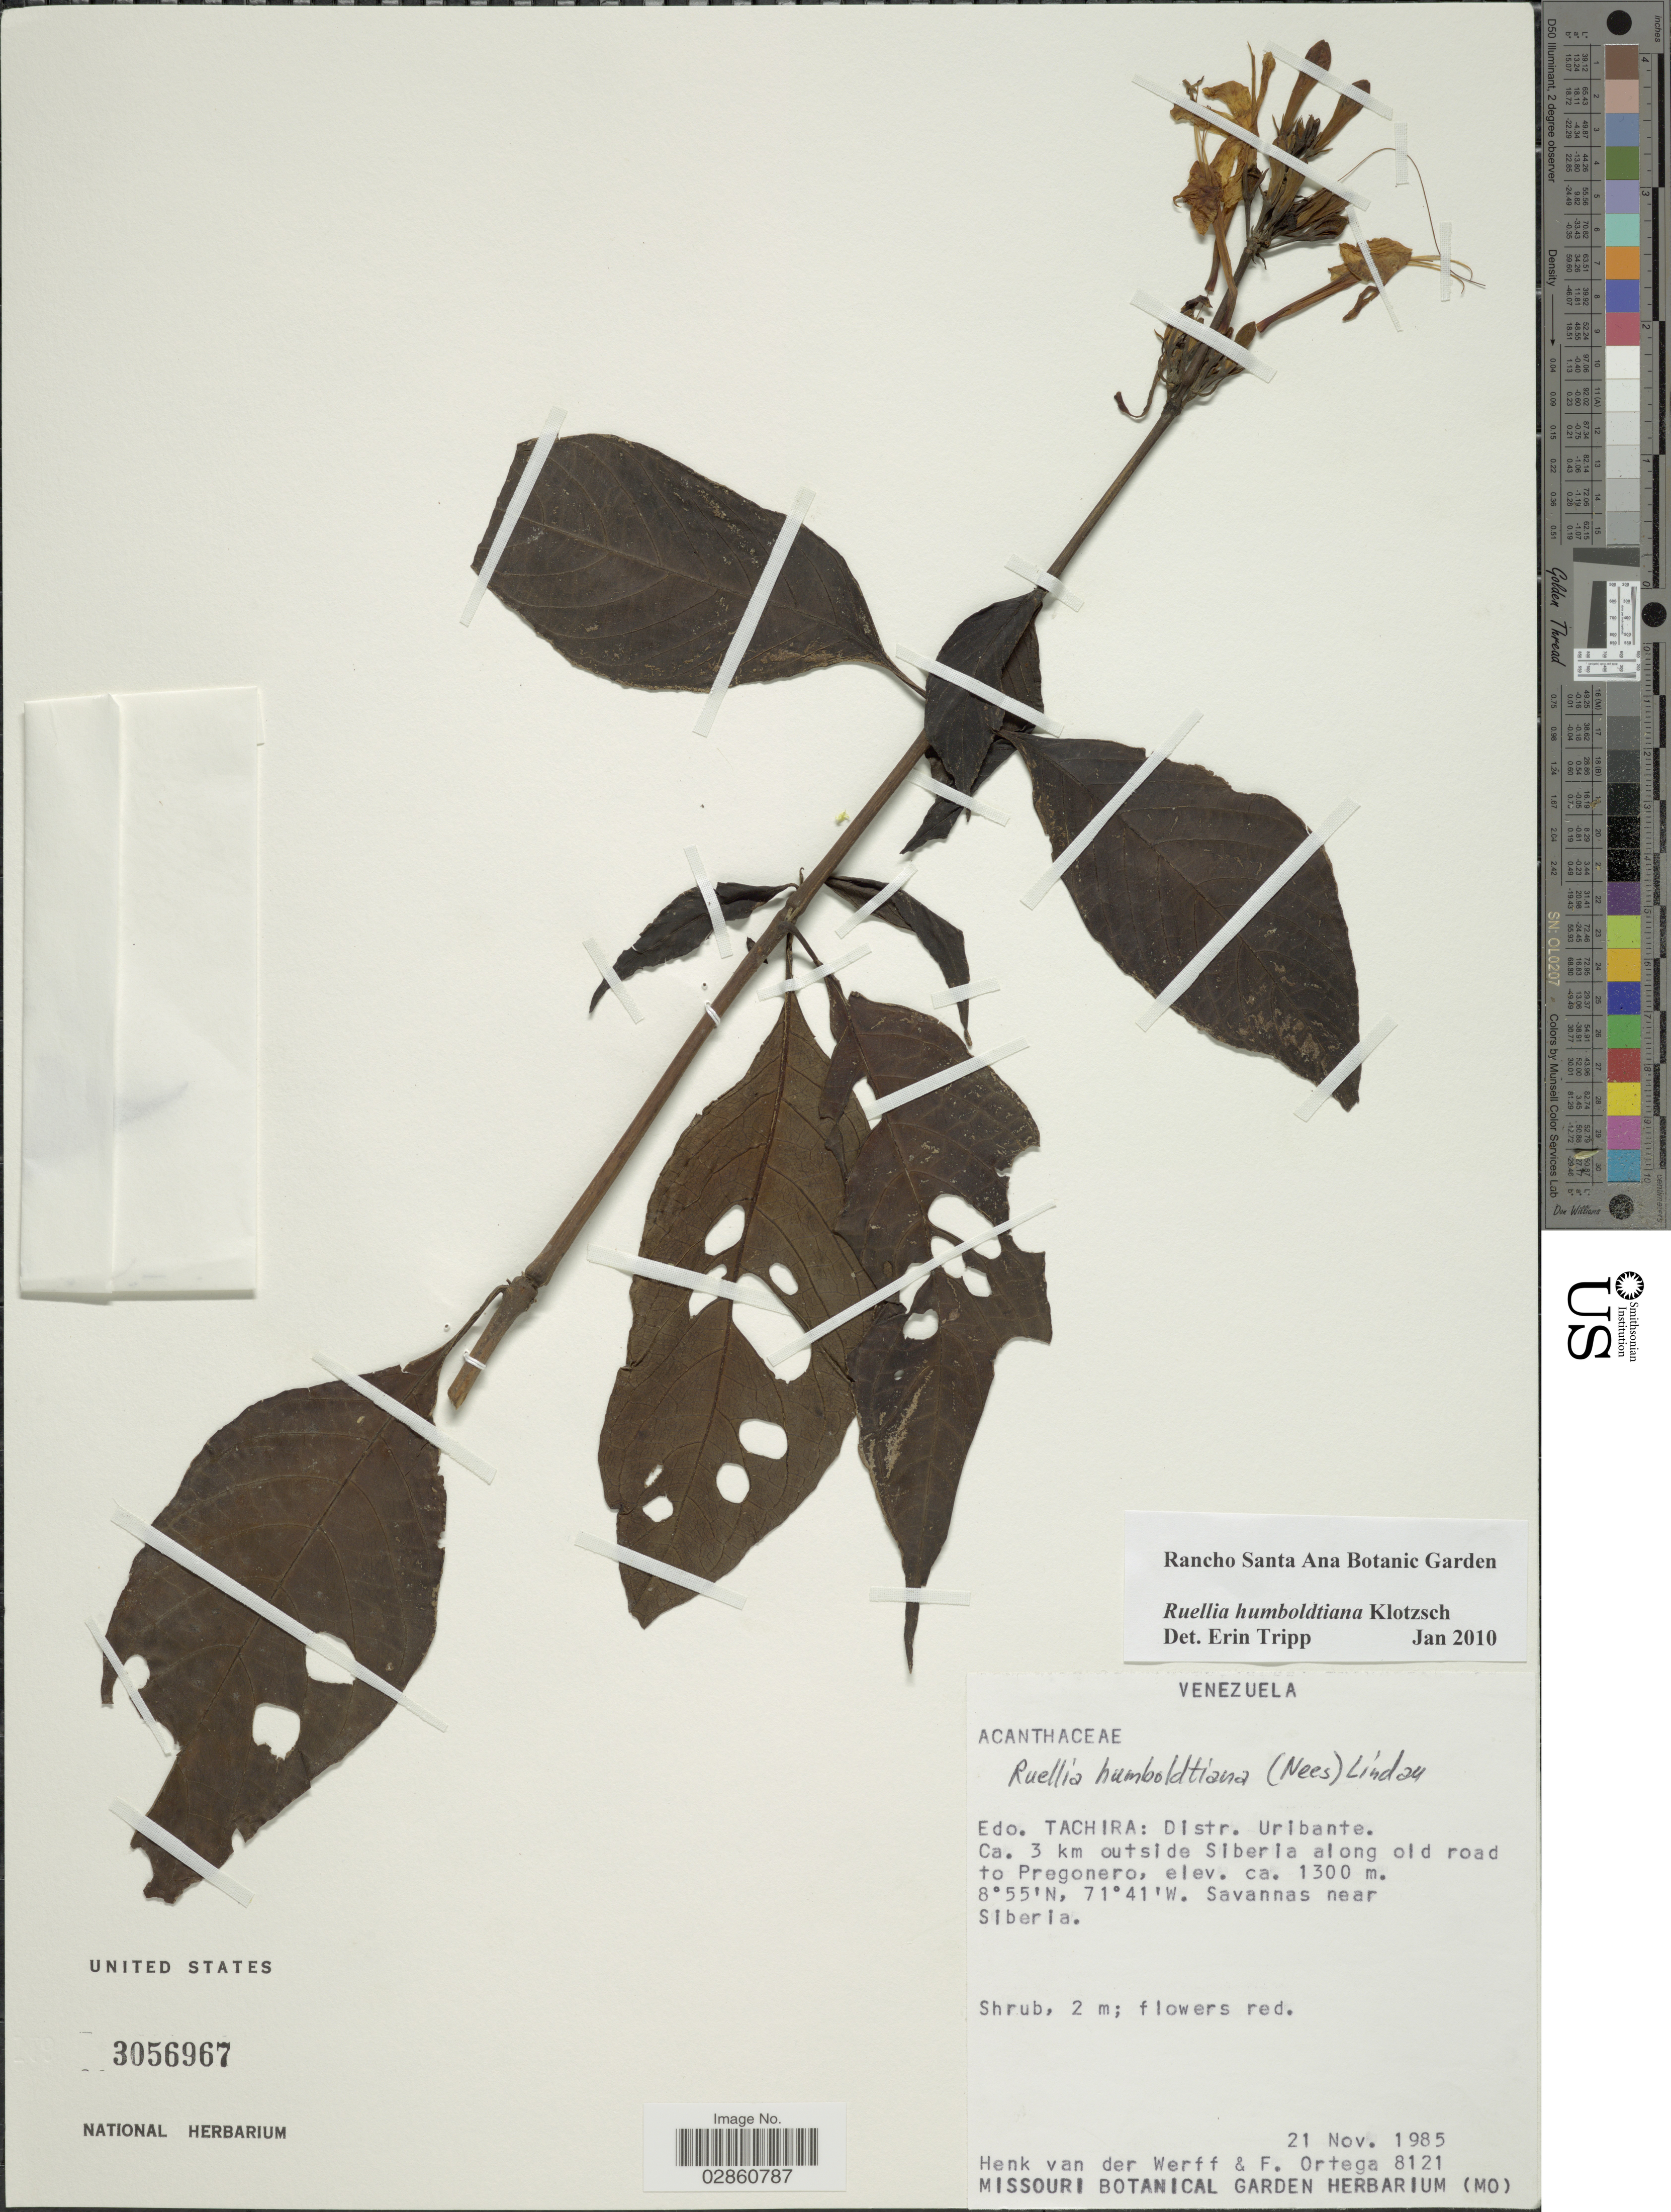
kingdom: Plantae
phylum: Tracheophyta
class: Magnoliopsida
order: Lamiales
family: Acanthaceae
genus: Ruellia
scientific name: Ruellia humboldtiana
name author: (Nees) Lindau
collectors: H. van der Werff & F. J. Ortega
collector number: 8121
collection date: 1985-11-21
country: Venezuela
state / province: Tachira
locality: Edo. Tachira: Distr. Uribante. Ca. 3 km outside Siberia along old road to Pregonero.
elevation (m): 1300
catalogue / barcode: US 3056967